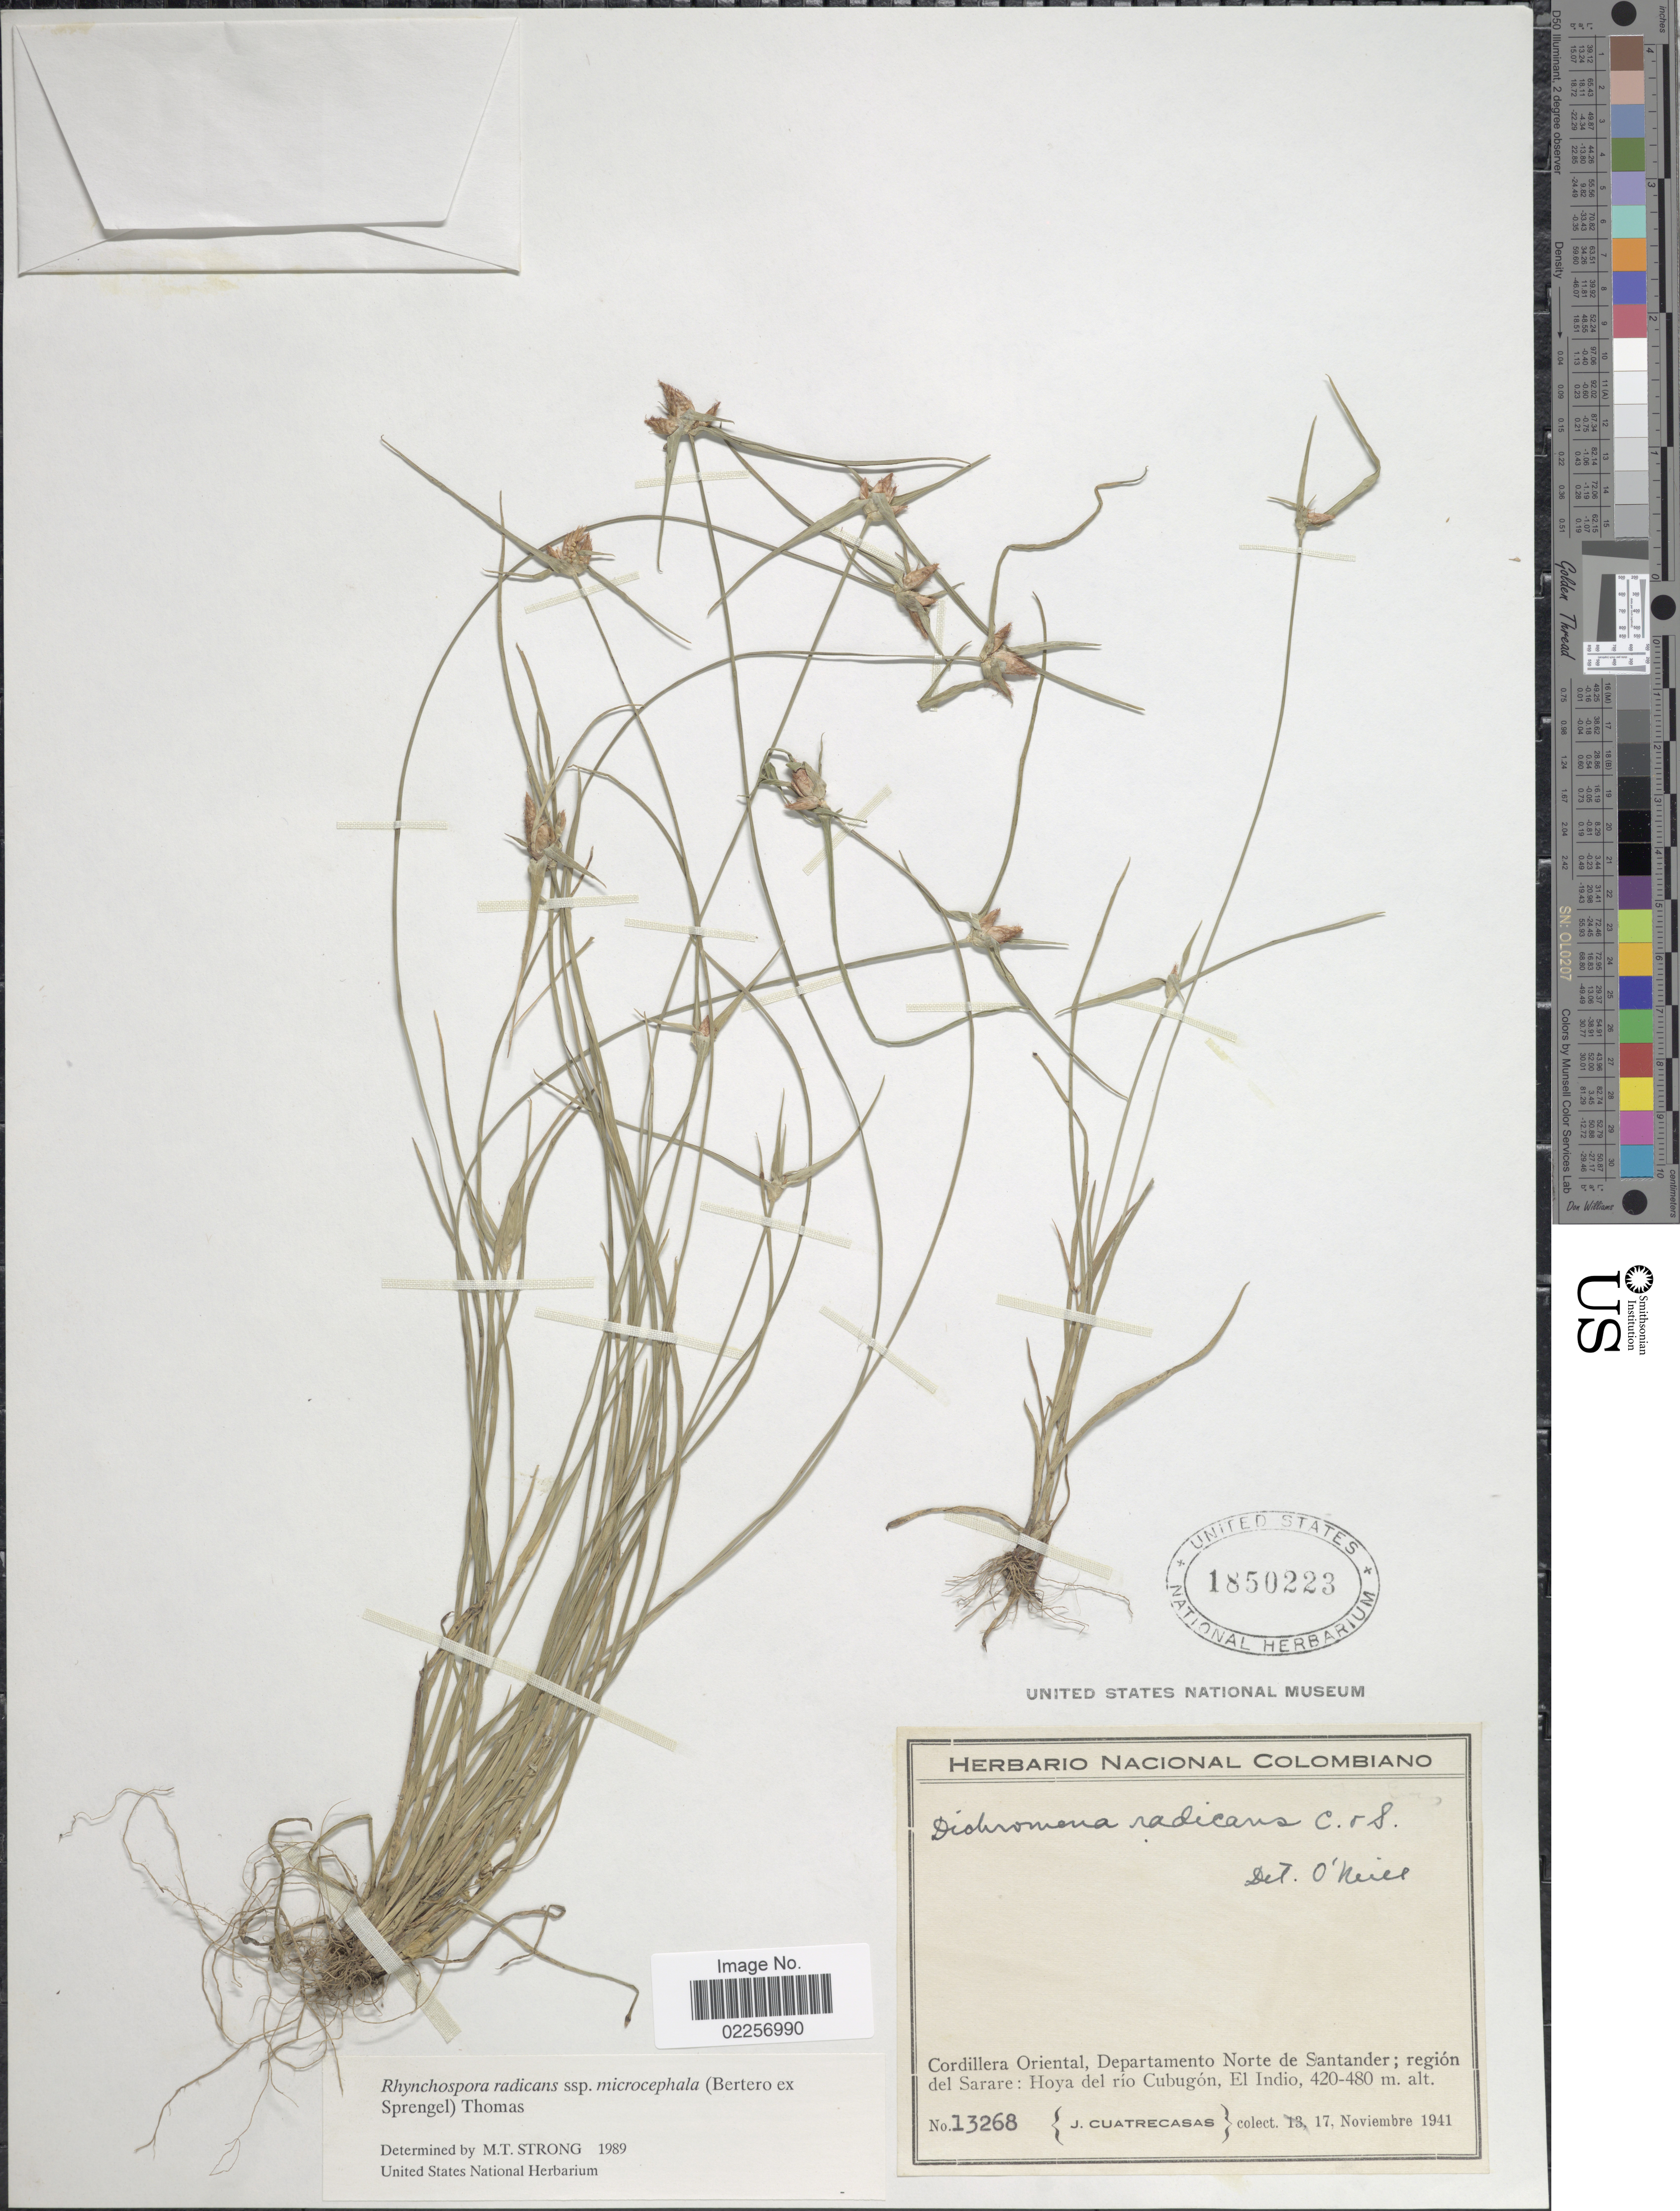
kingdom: Plantae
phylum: Tracheophyta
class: Liliopsida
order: Poales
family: Cyperaceae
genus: Rhynchospora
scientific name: Rhynchospora radicans subsp. microcephala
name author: (Bertero ex Spreng.) W.W. Thomas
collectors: J. Cuatrecasas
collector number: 13268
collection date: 1941-11-17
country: Colombia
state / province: Norte de Santander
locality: Cordillera Oriental; region del Sarare: Hoya del rio Cubugon, El Indio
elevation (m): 420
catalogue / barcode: US 1850223